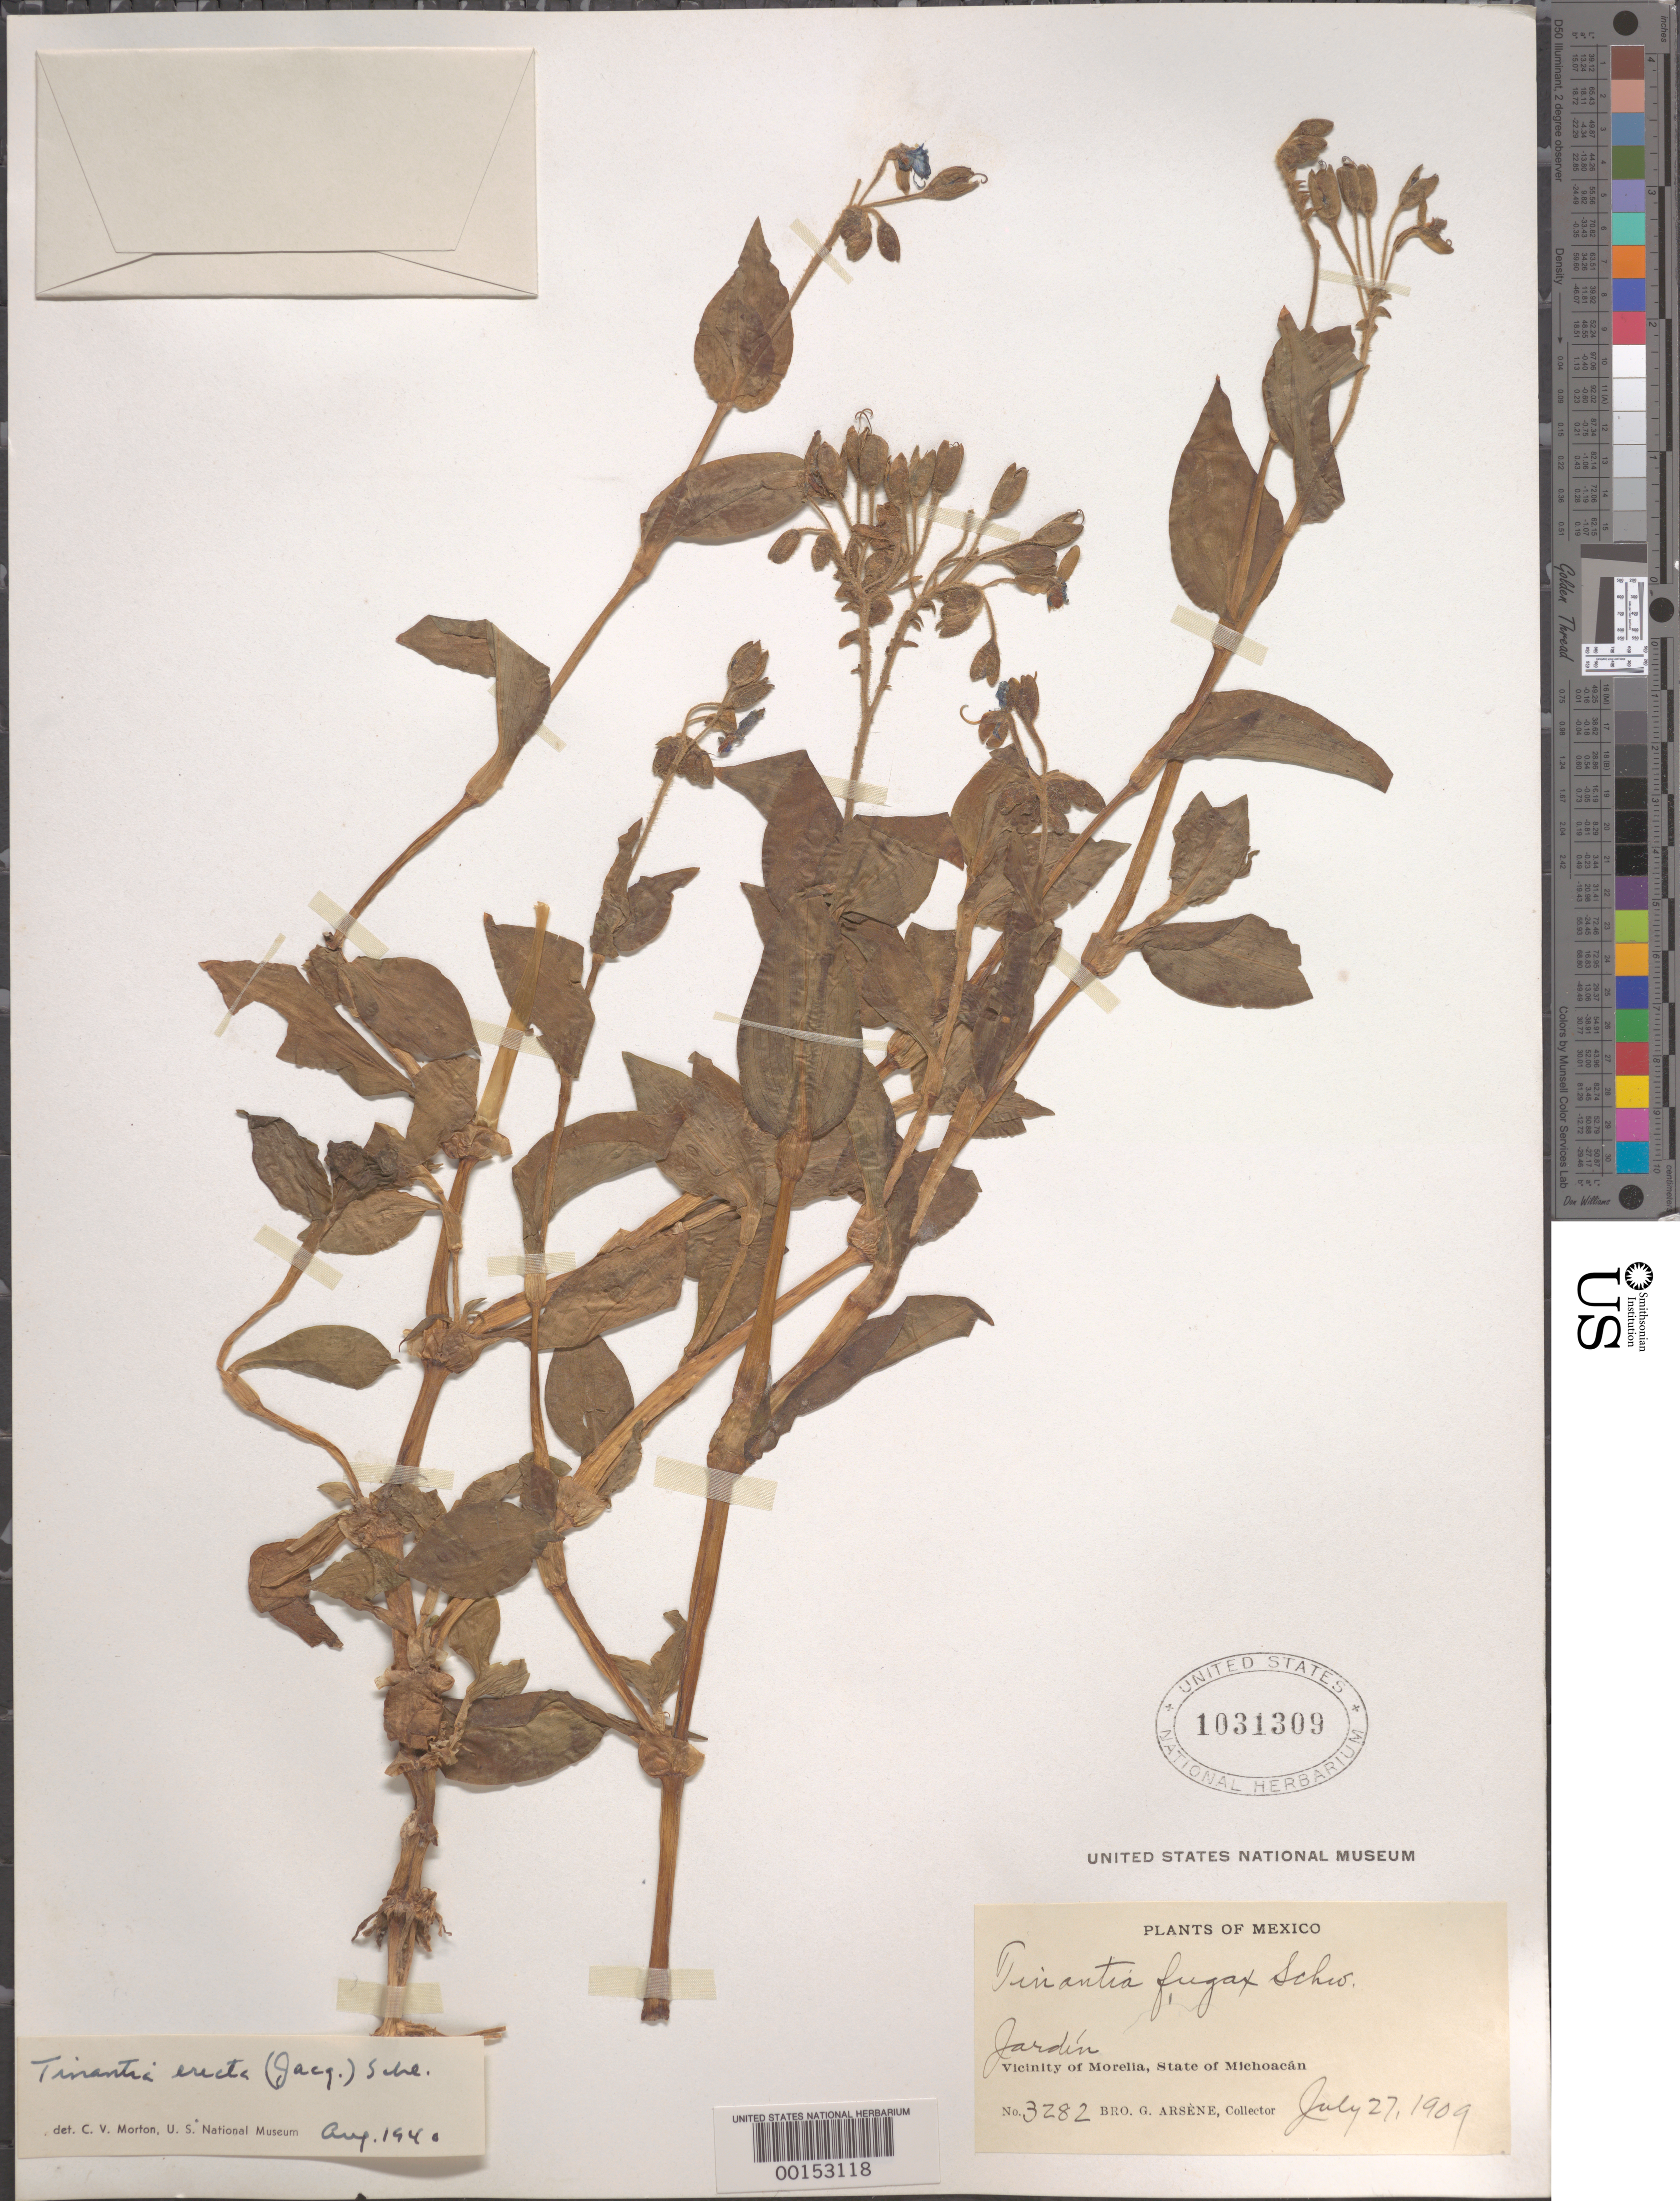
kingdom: Plantae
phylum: Tracheophyta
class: Liliopsida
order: Commelinales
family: Commelinaceae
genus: Tinantia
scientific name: Tinantia erecta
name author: (Jacq.) Fenzl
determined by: Morton, C. V.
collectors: Bro. G. Arsène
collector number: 3282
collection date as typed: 27 Jul 1909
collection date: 1909-07-27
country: Mexico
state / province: Michoacán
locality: Morelia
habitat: Gardin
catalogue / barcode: US 1031309